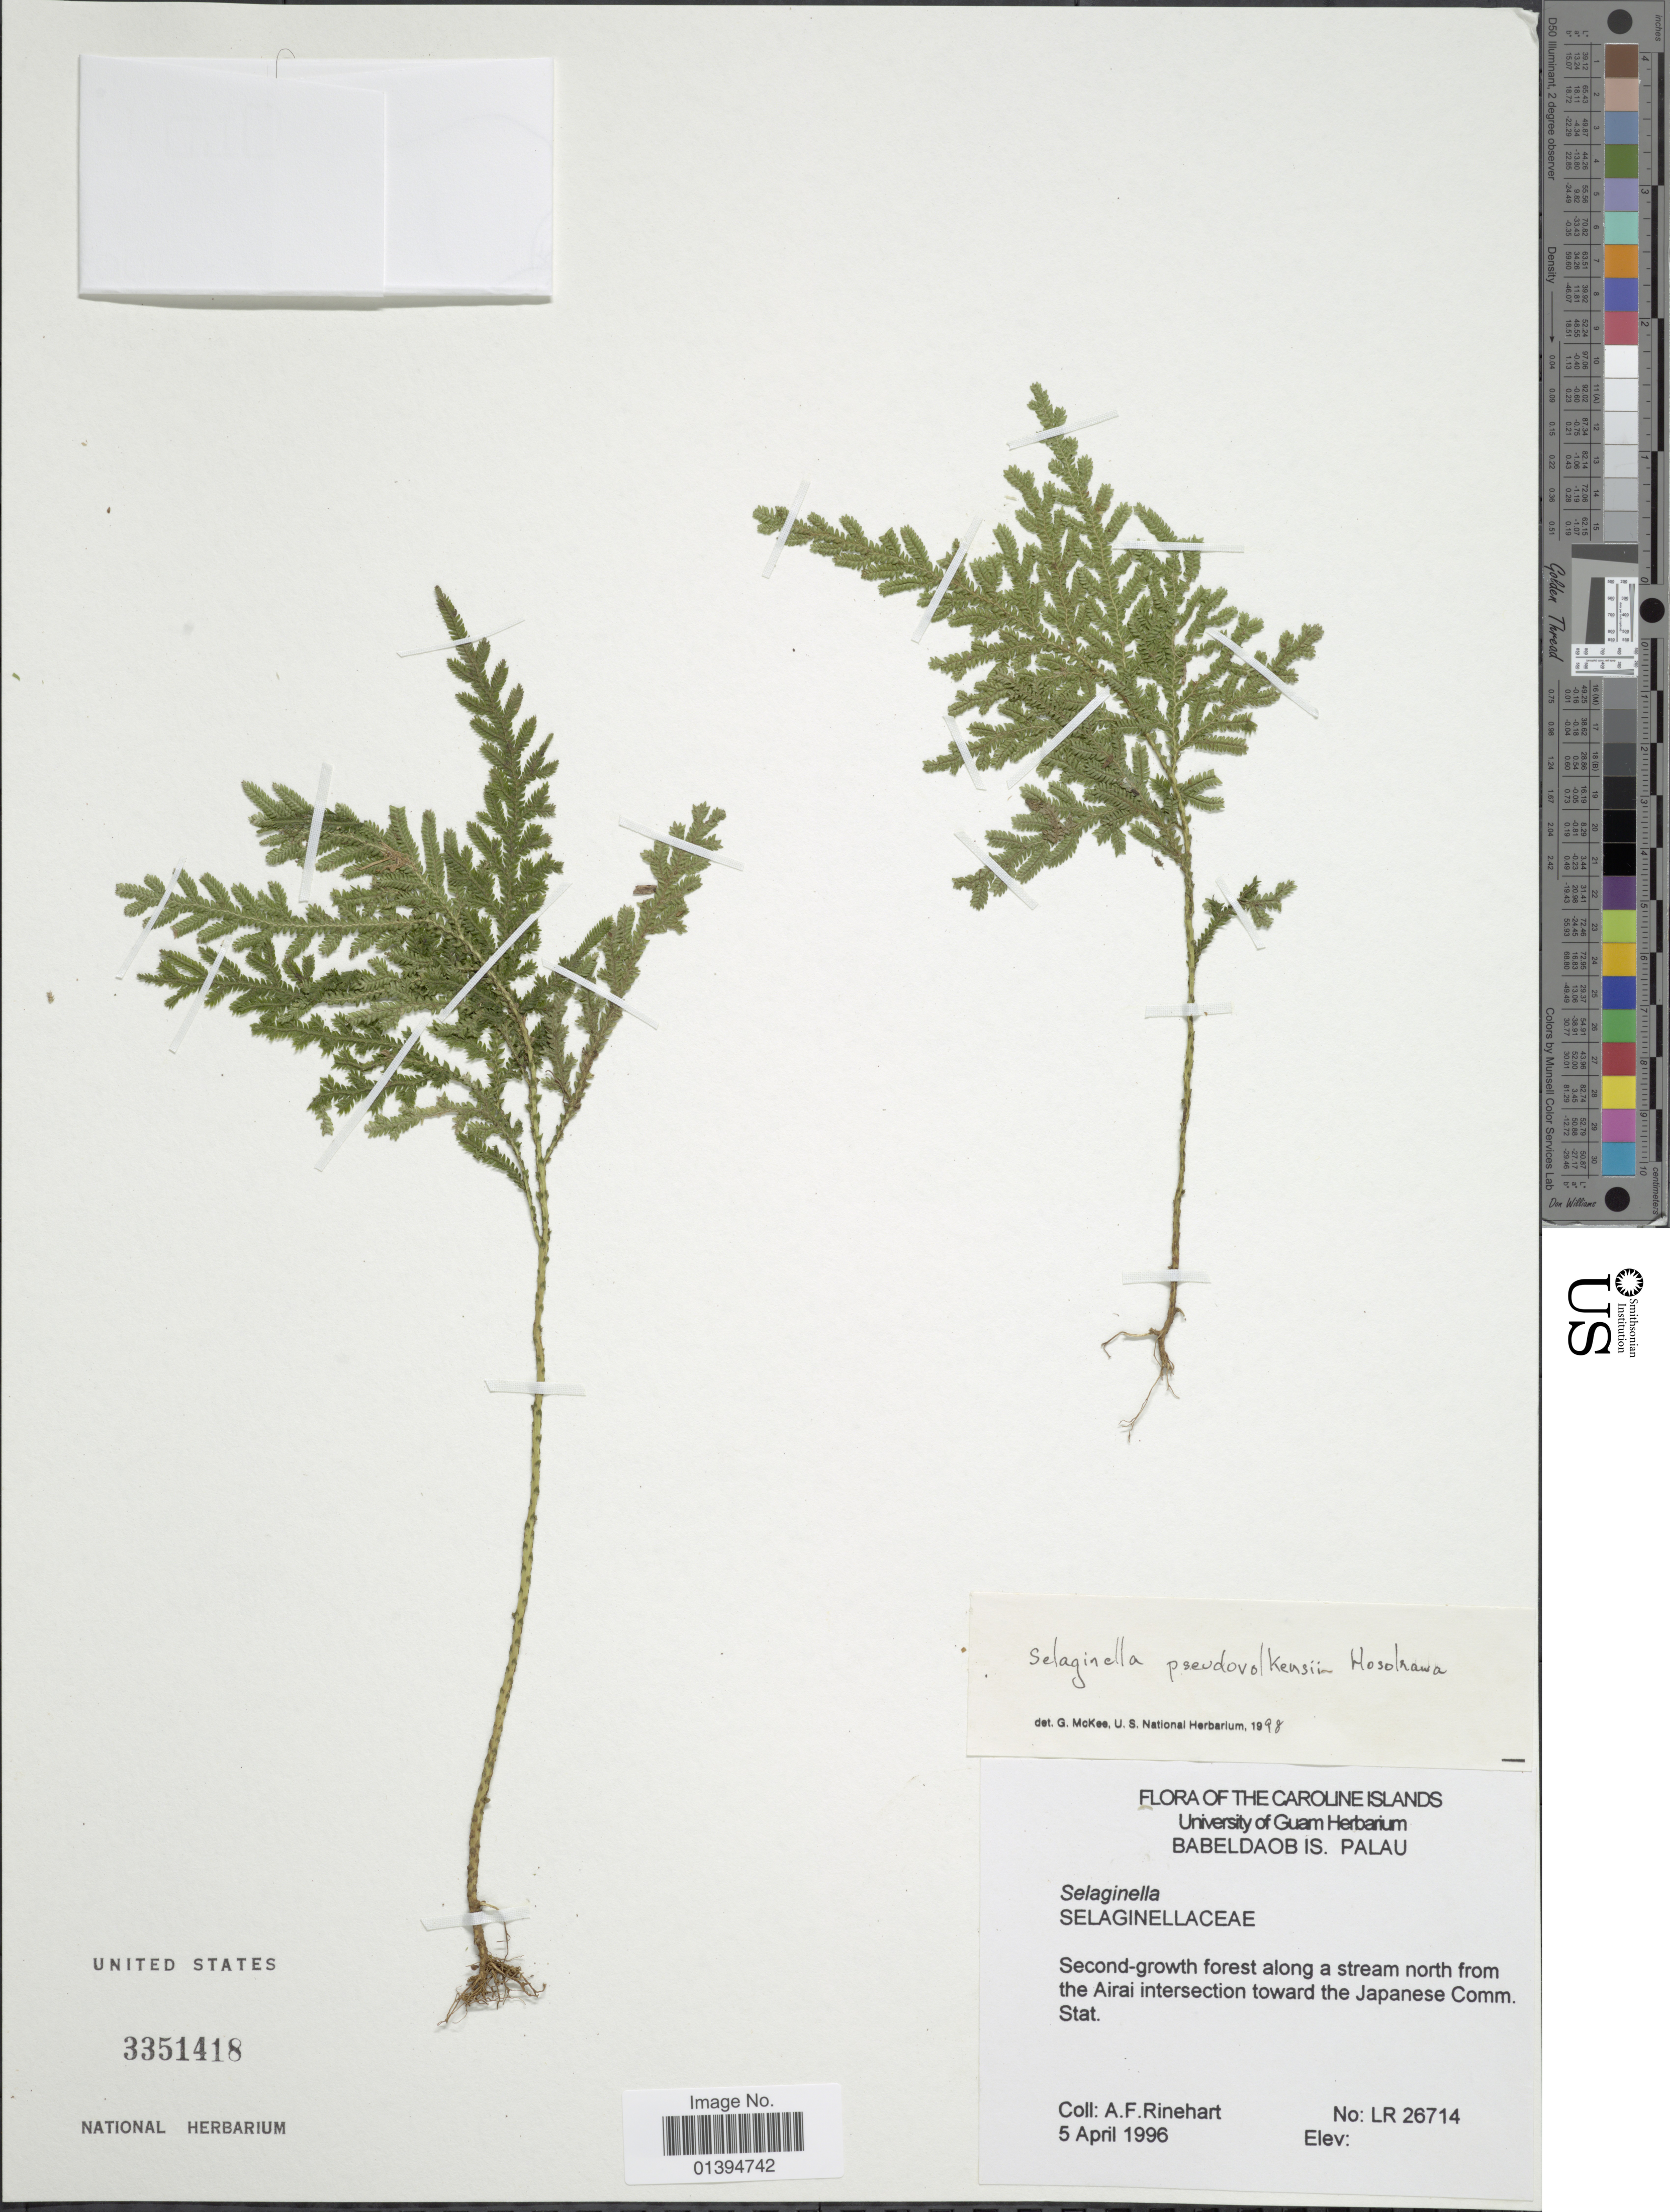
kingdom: Plantae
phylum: Tracheophyta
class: Lycopodiopsida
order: Selaginellales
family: Selaginellaceae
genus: Selaginella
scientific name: Selaginella pseudo-volkensii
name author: Hosok.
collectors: A. Rinehart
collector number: LR26714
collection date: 1996-04-05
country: Palau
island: Babeldaob [Babelthuap]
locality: Babeldaob Is., second growth along a stream north from the Airai intersection toward the Japanese Comm. Stat.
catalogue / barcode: US 3351418